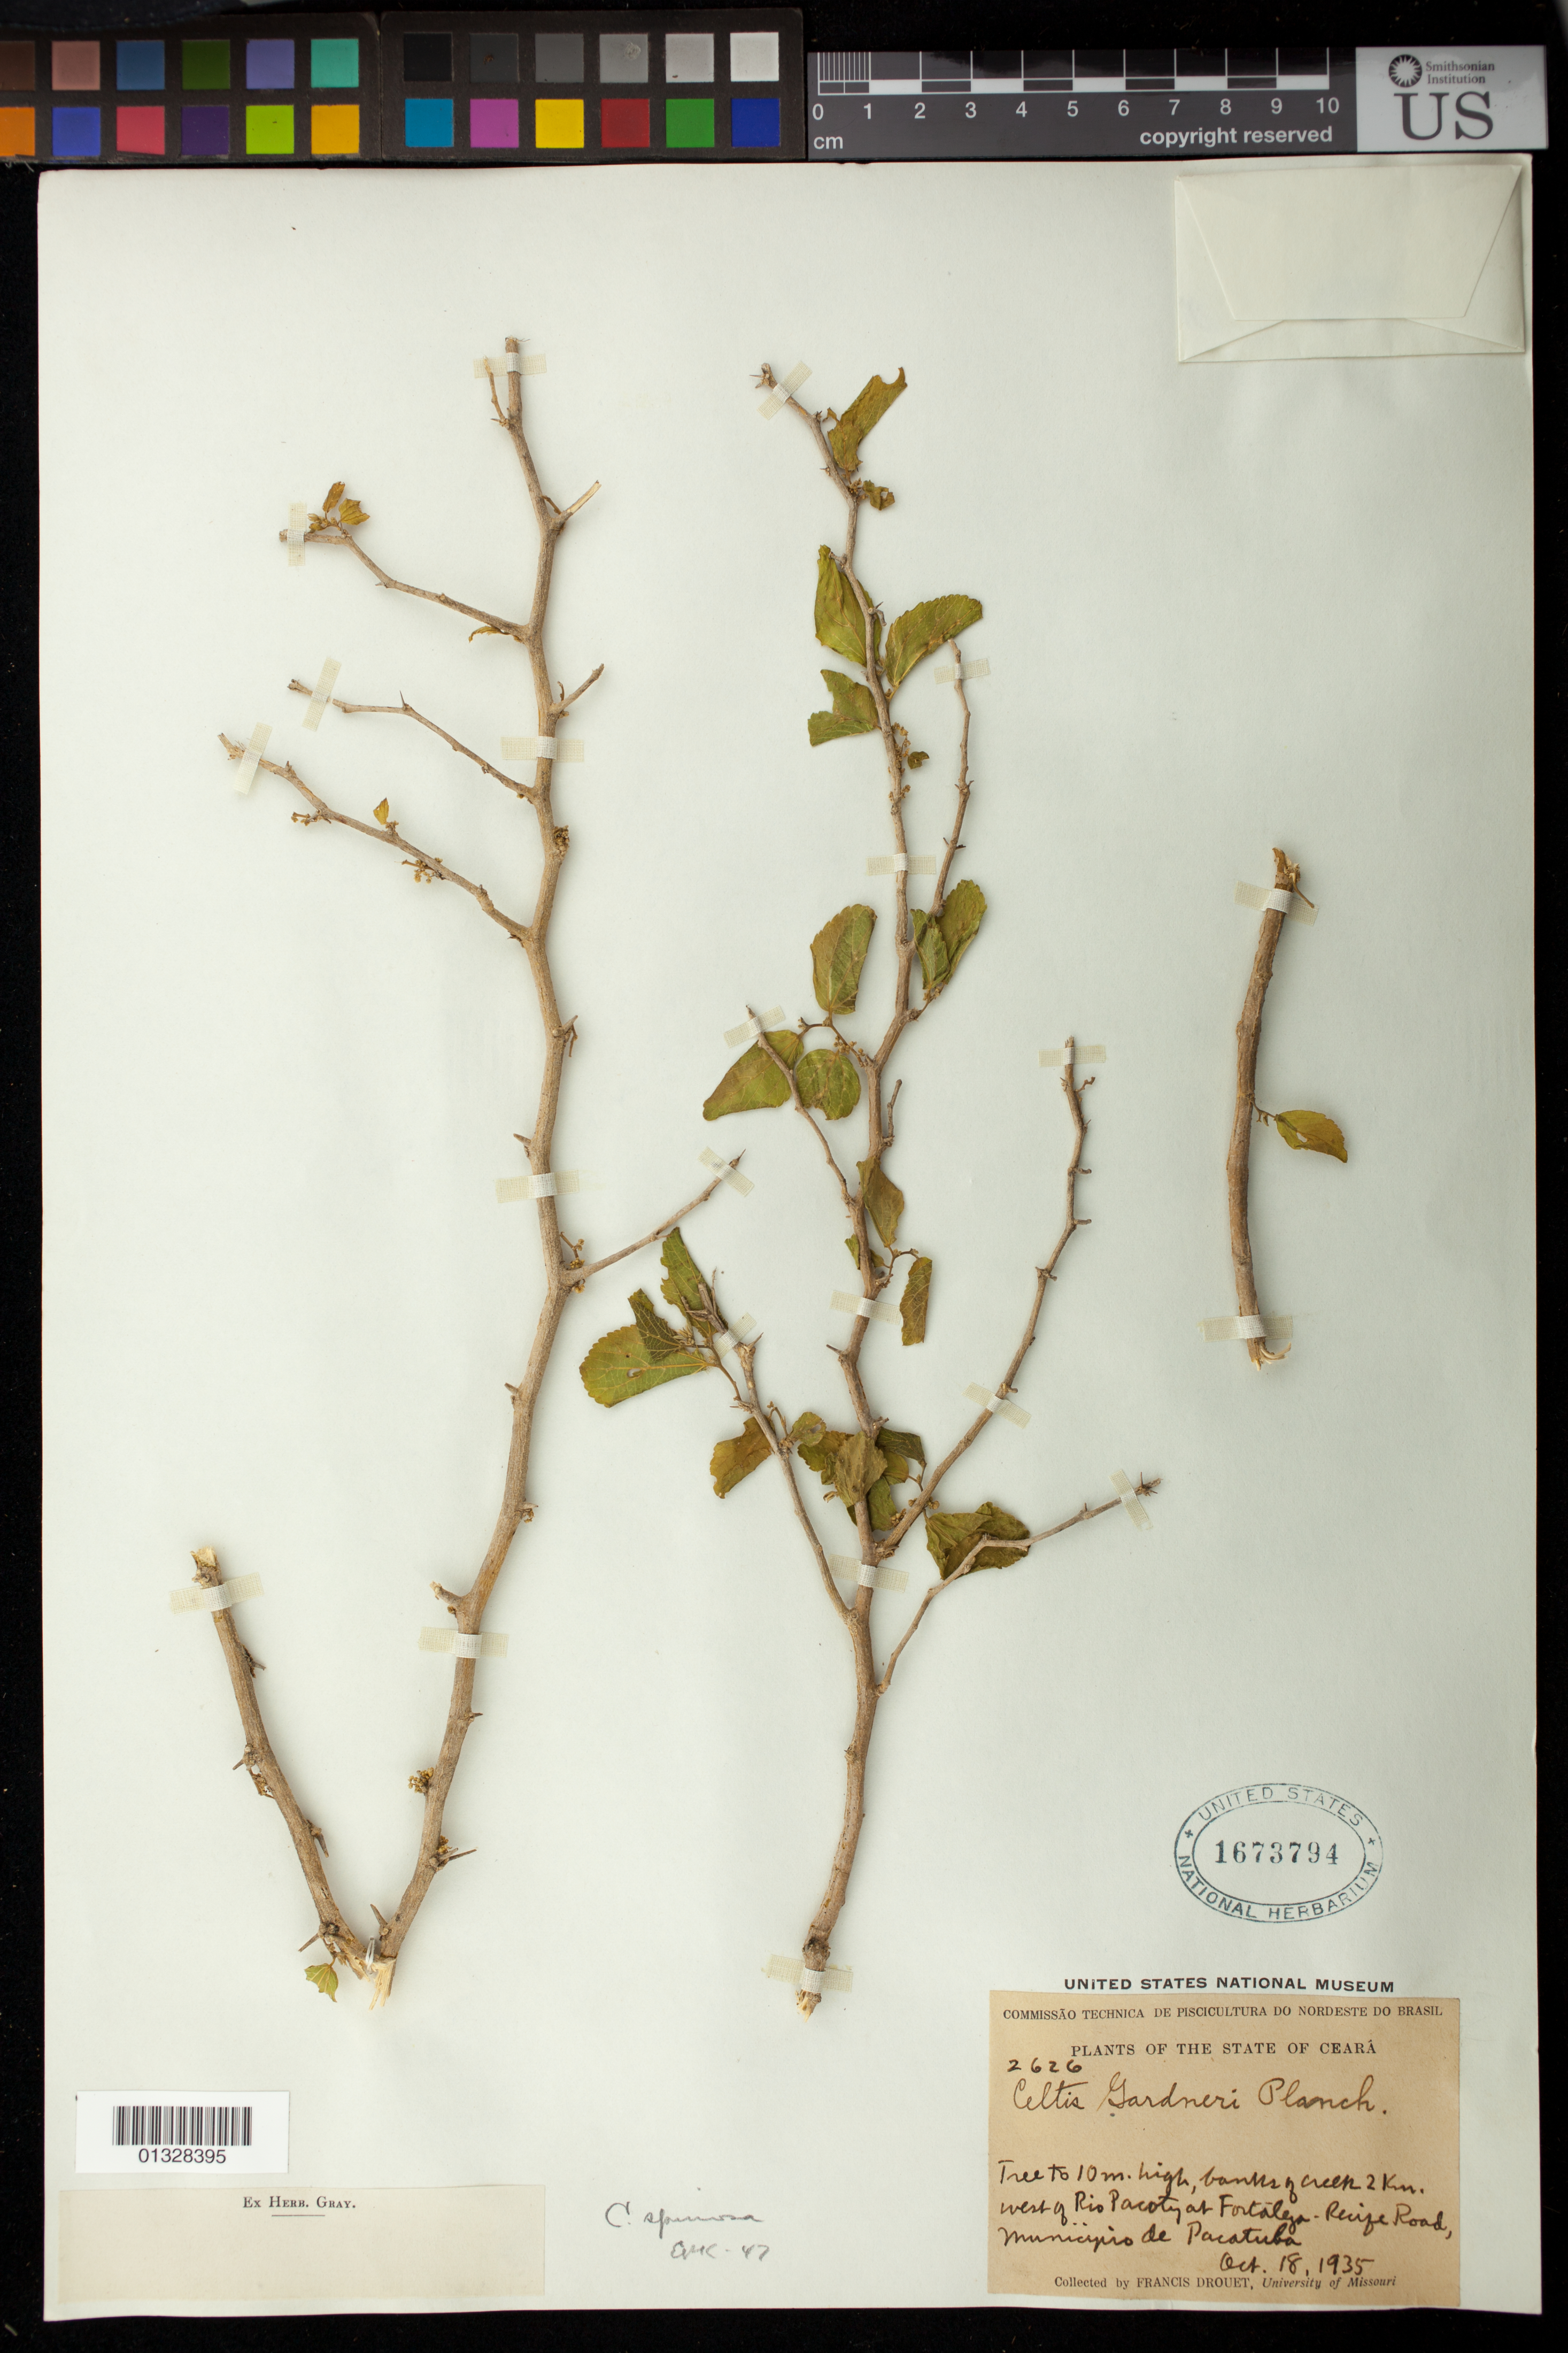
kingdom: Plantae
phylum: Tracheophyta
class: Magnoliopsida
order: Rosales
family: Cannabaceae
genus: Celtis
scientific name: Celtis spinosa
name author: Ruiz ex Miq.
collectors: F. E. Drouet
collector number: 2626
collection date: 1935-10-18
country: Brazil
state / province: Ceará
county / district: Pacatuba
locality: Banks creek 2km west of Rio Pacoty at Fortaleza- Recife road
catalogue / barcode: US 1673794